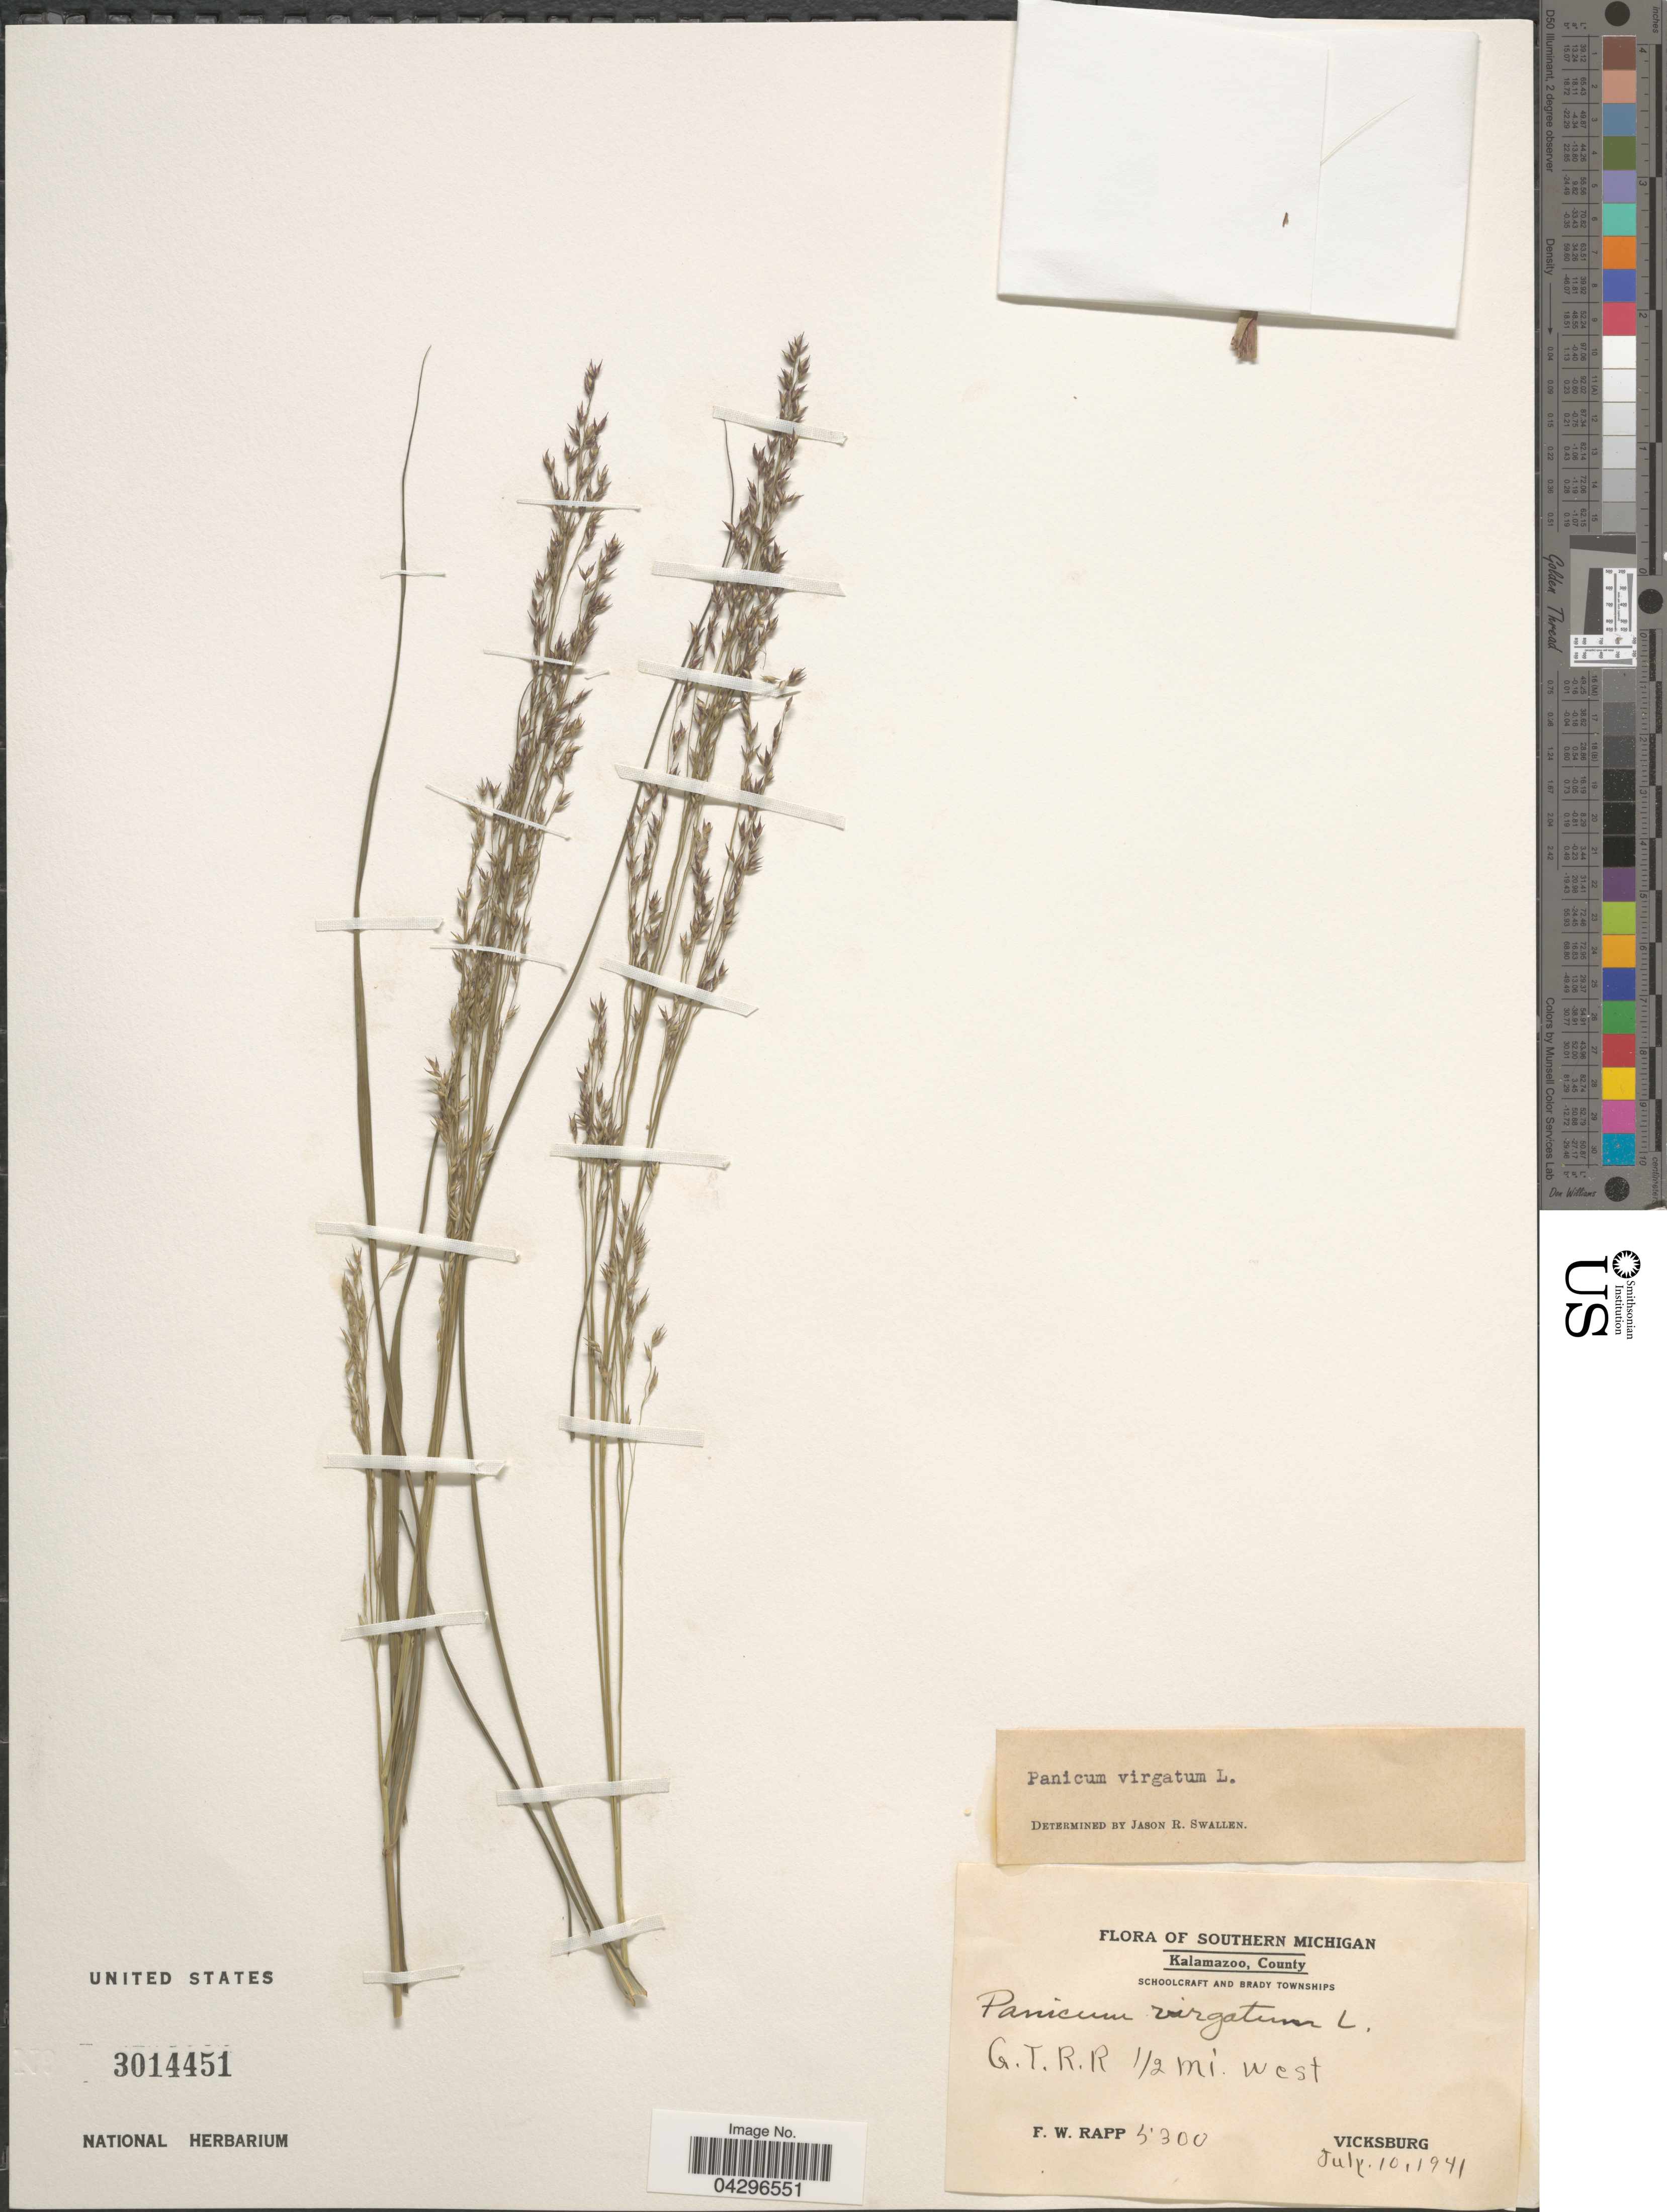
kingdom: Plantae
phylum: Tracheophyta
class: Liliopsida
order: Poales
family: Poaceae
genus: Panicum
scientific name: Panicum virgatum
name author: L.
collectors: F. Rapp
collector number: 5300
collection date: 1941-07-10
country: United States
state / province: Michigan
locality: Southern Michigan. Kalamazoo, County. Schoolcraft and Brady Townships. G.T.R.R. ½ mi. west Vicksburg.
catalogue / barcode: US 3014451